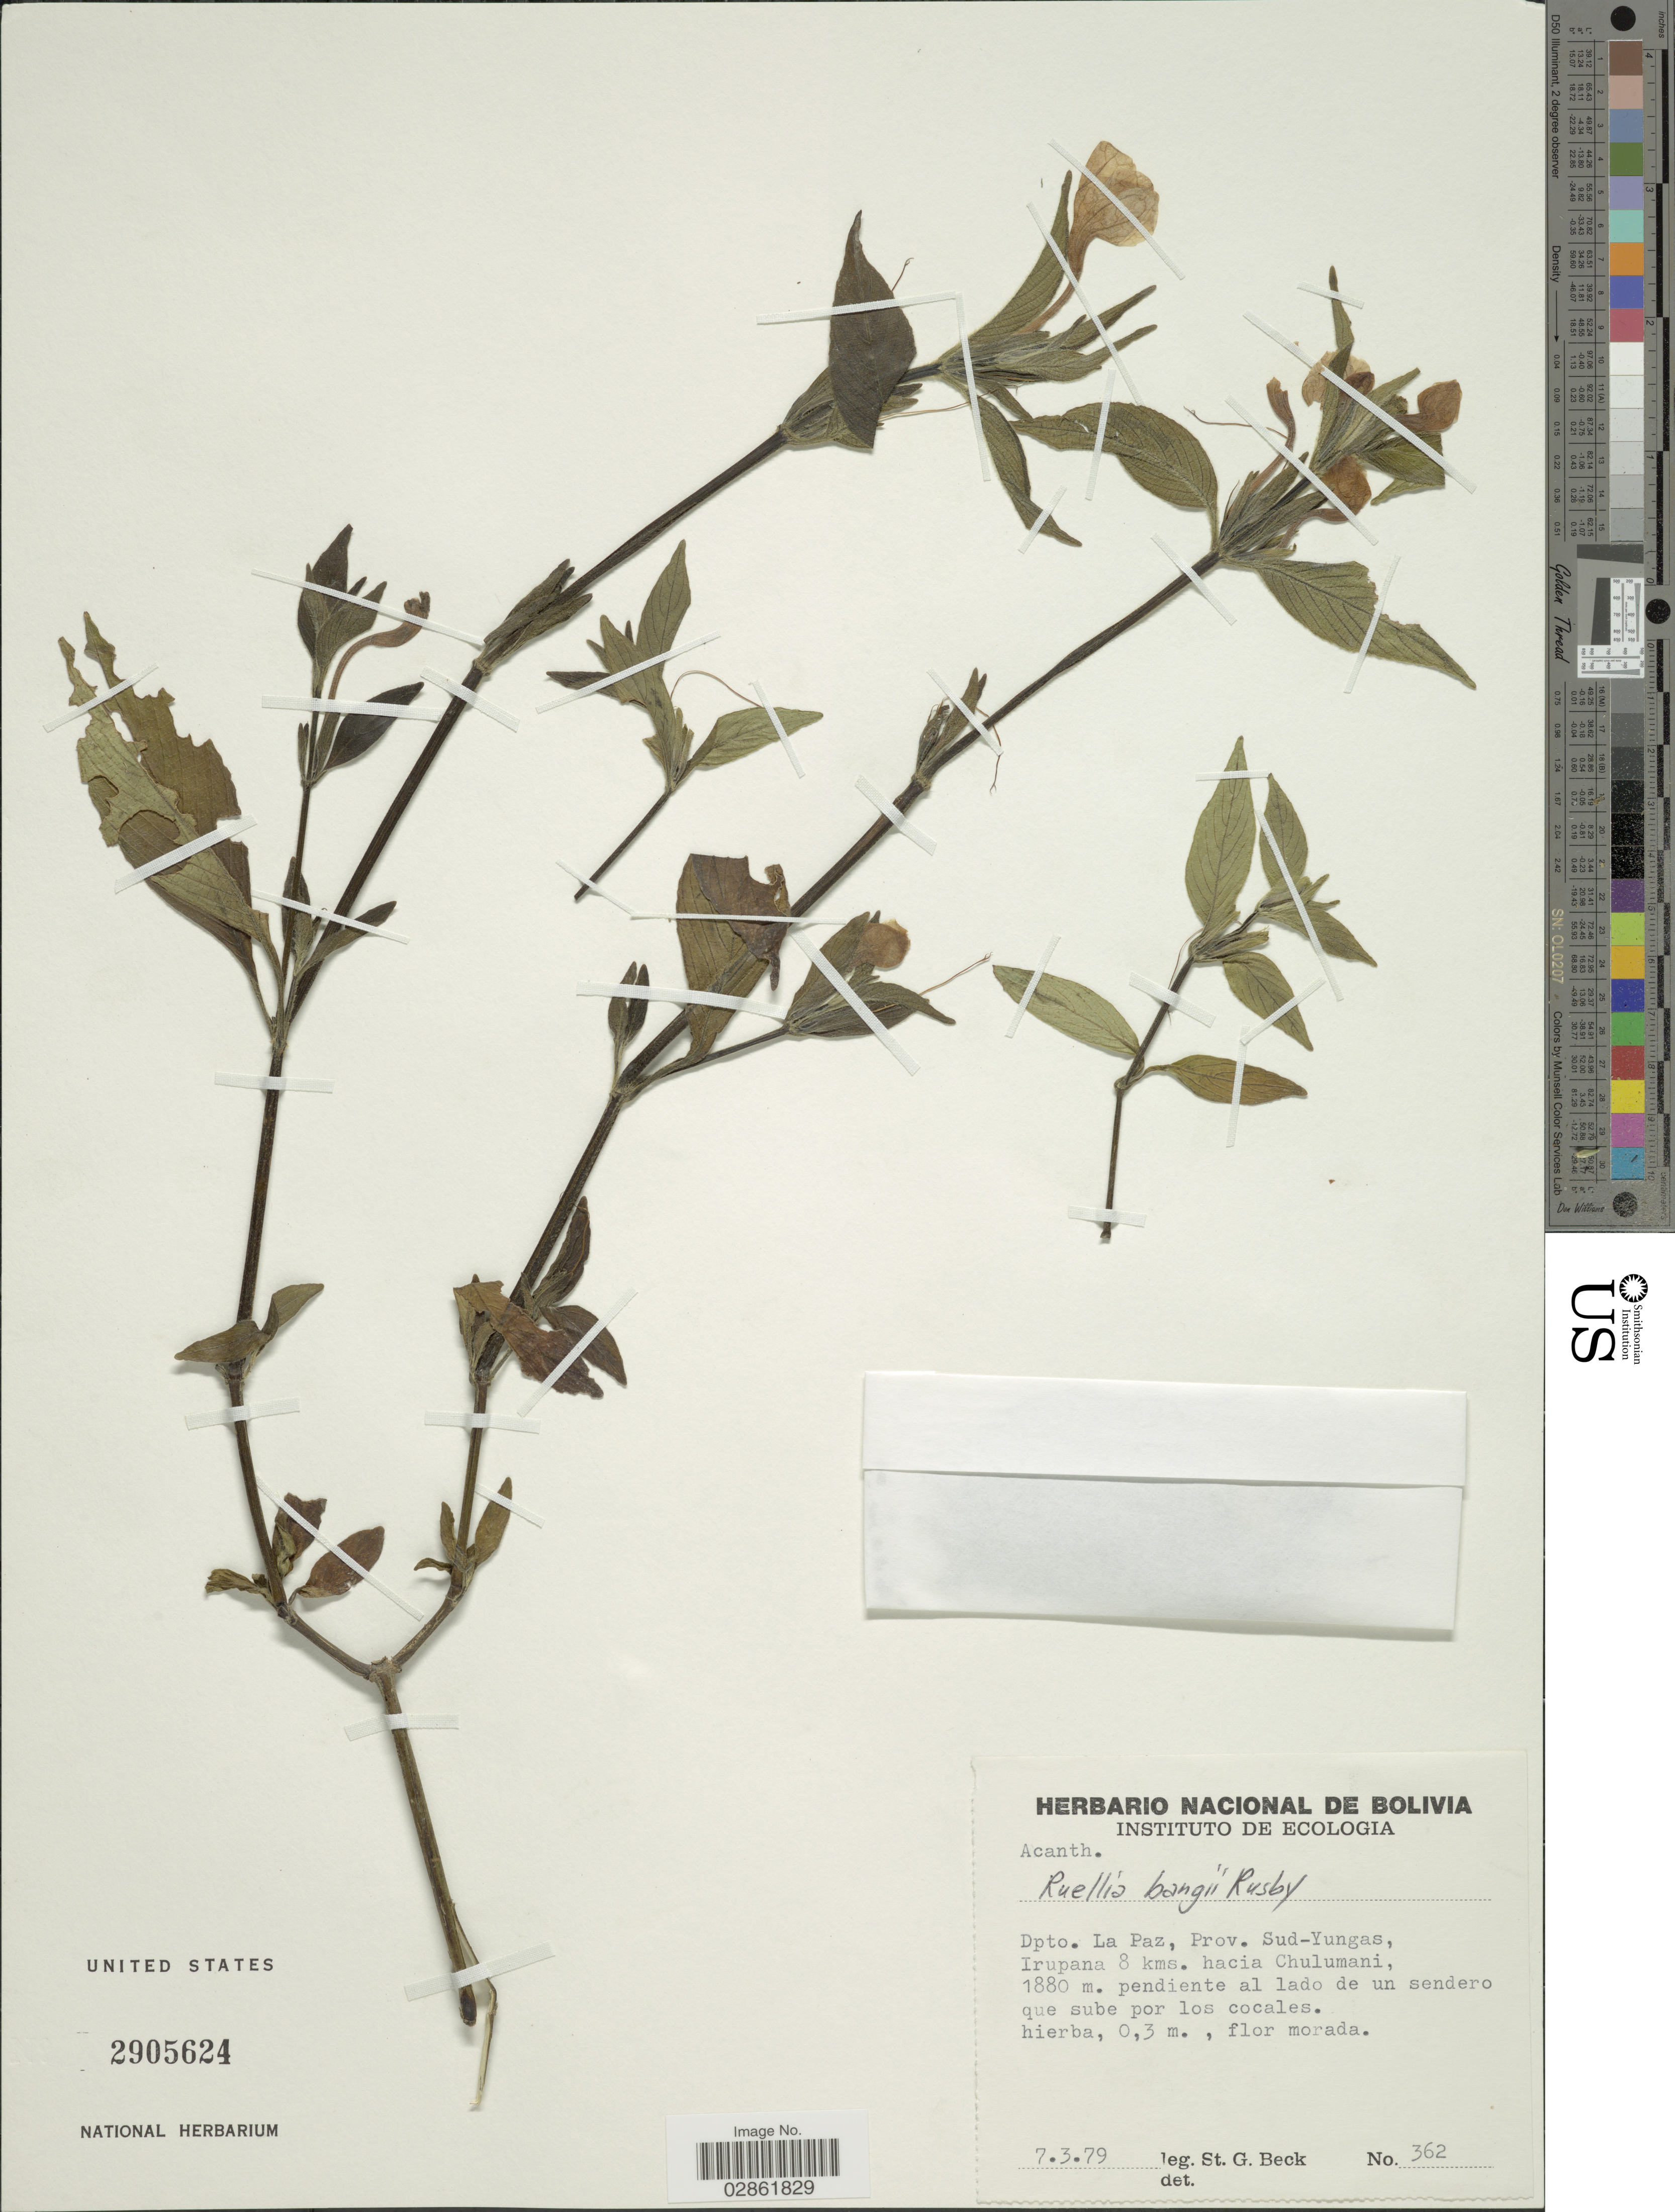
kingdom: Plantae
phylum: Tracheophyta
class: Magnoliopsida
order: Lamiales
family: Acanthaceae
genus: Ruellia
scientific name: Ruellia puri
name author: Mart. ex Nees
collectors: S. G. Beck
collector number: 362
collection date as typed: Transcribed d/m/y: 7/3/79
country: Bolivia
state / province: La Paz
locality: Dpto. La Paz, Prov. Sud-Yungas, Irupana 8 kms. hacia Chulumani.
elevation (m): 1880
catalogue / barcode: US 2905624